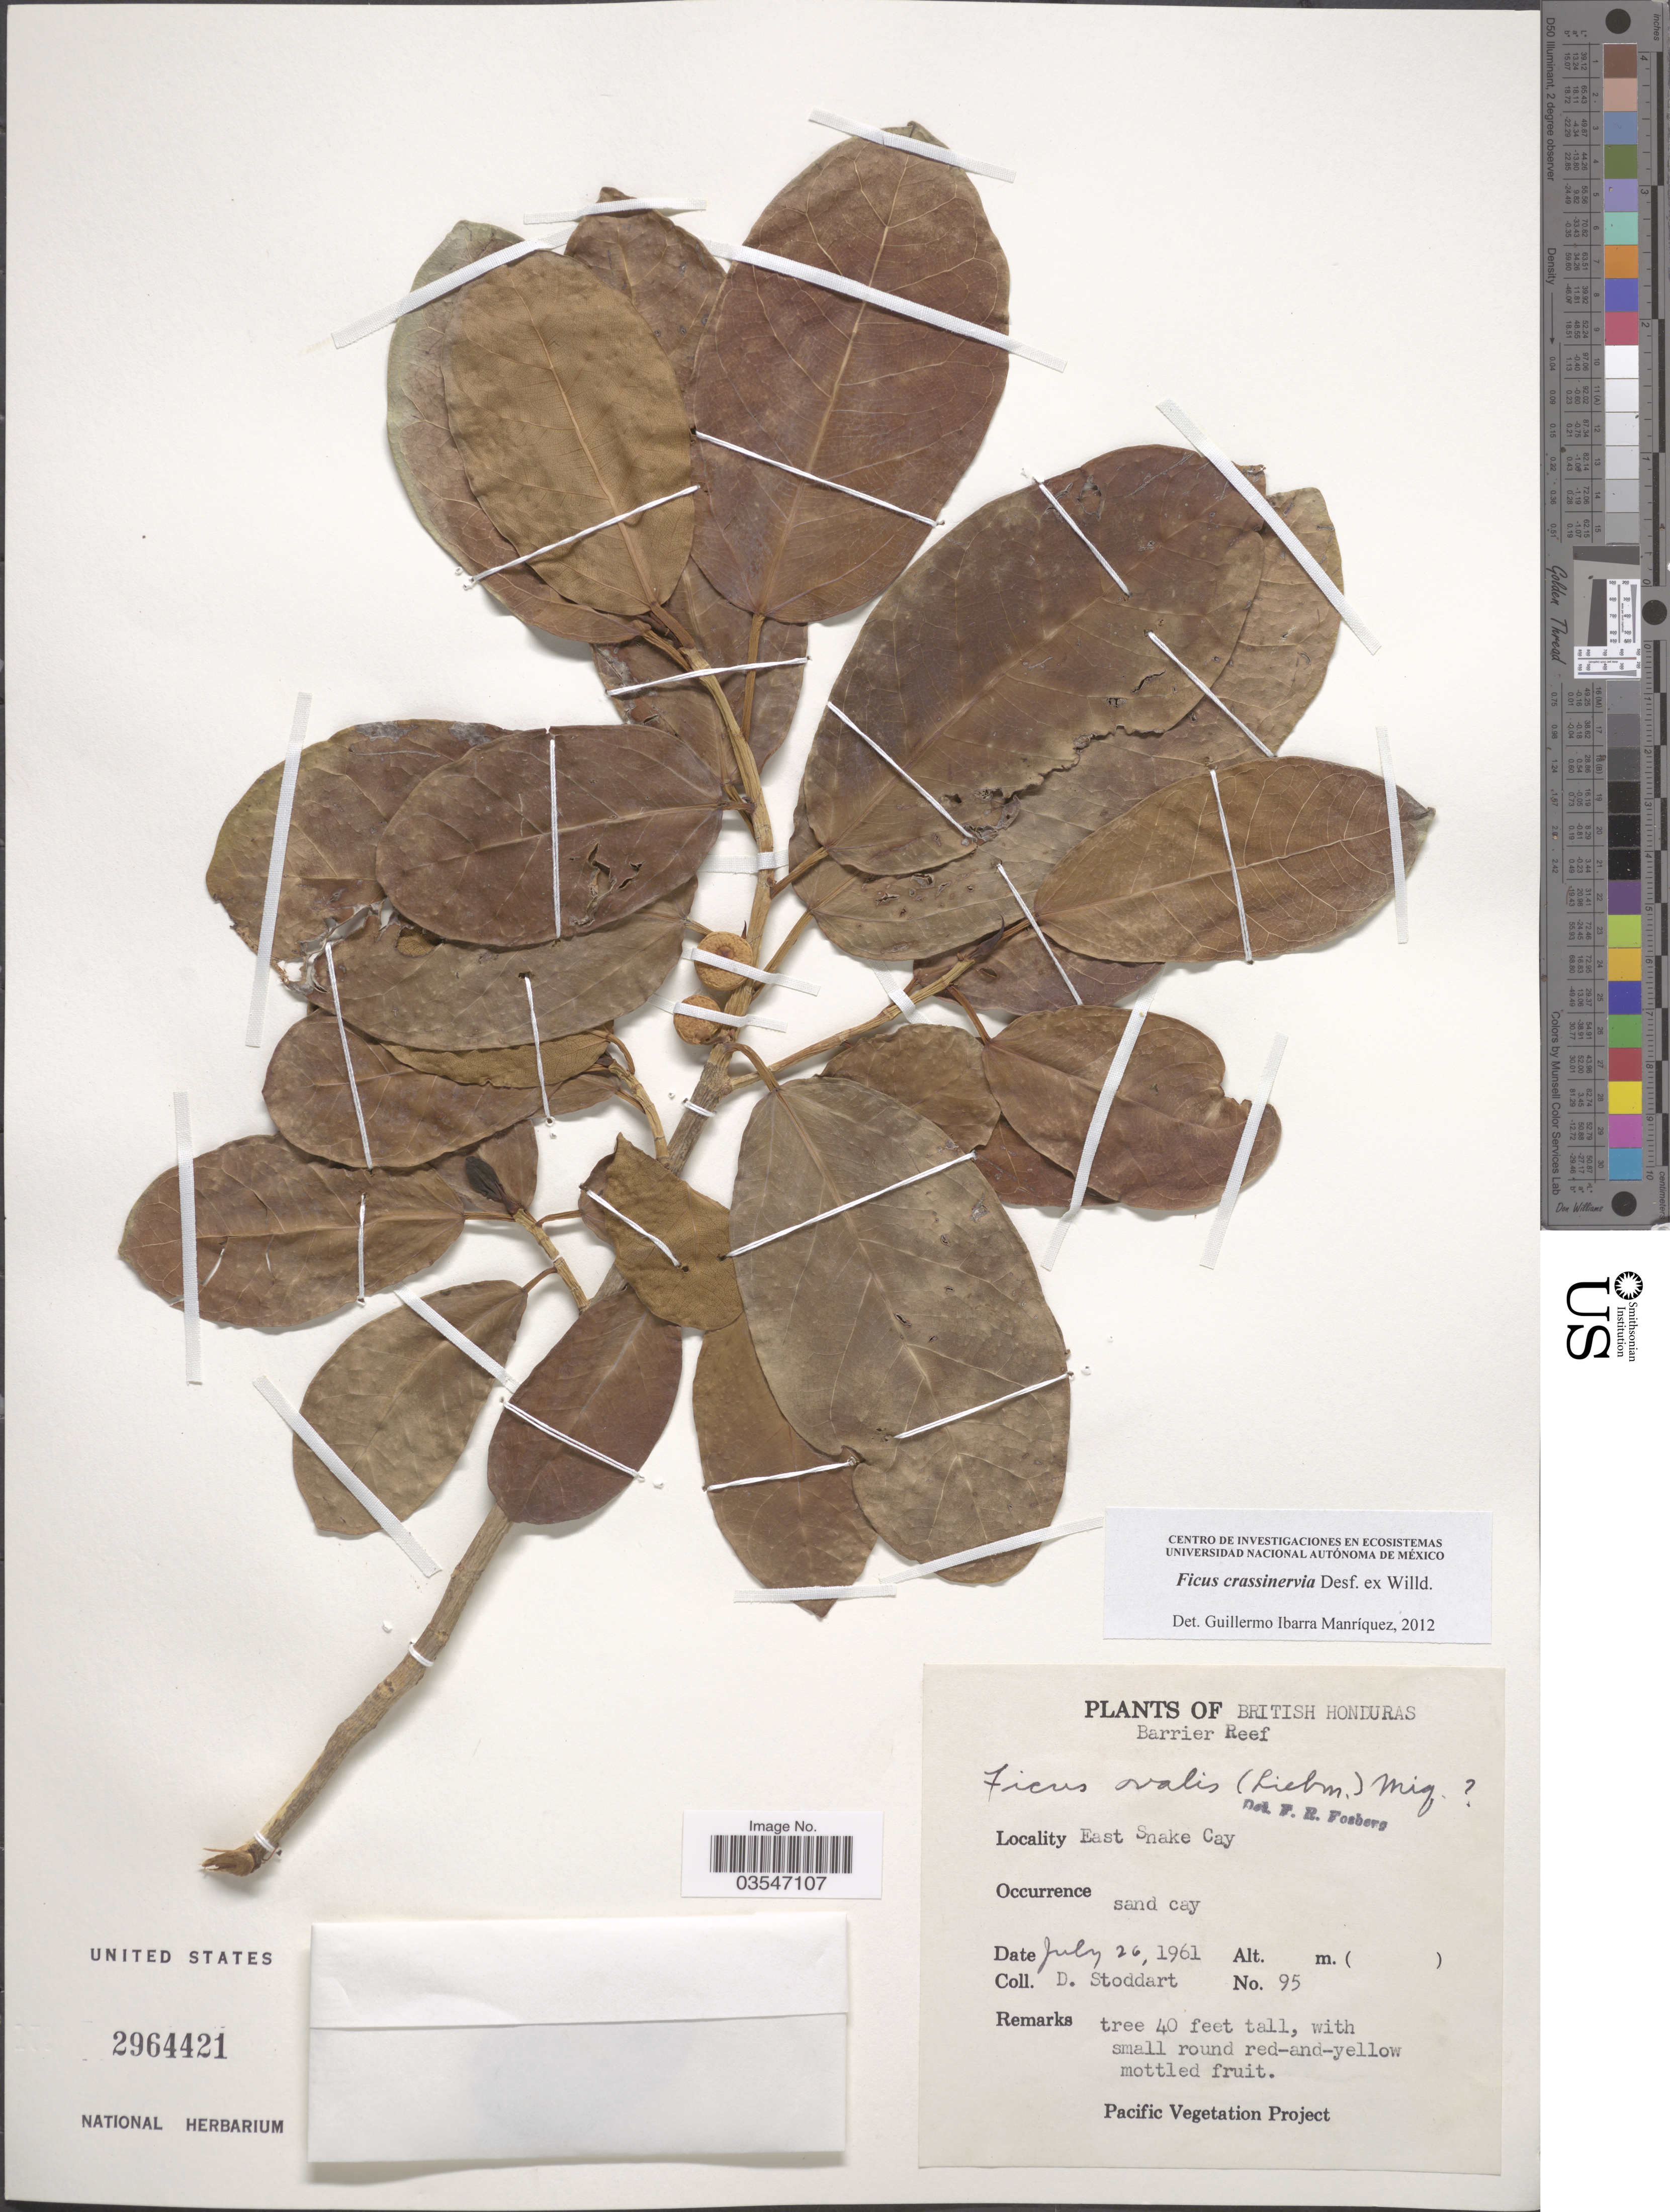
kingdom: Plantae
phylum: Tracheophyta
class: Magnoliopsida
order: Rosales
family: Moraceae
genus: Ficus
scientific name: Ficus crassinervia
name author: Desf. ex Willd.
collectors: D. Stoddart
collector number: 95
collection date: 1961-07-26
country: Belize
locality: British Honduras. Barrier Reef. East Snake Cay.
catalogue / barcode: US 2964421